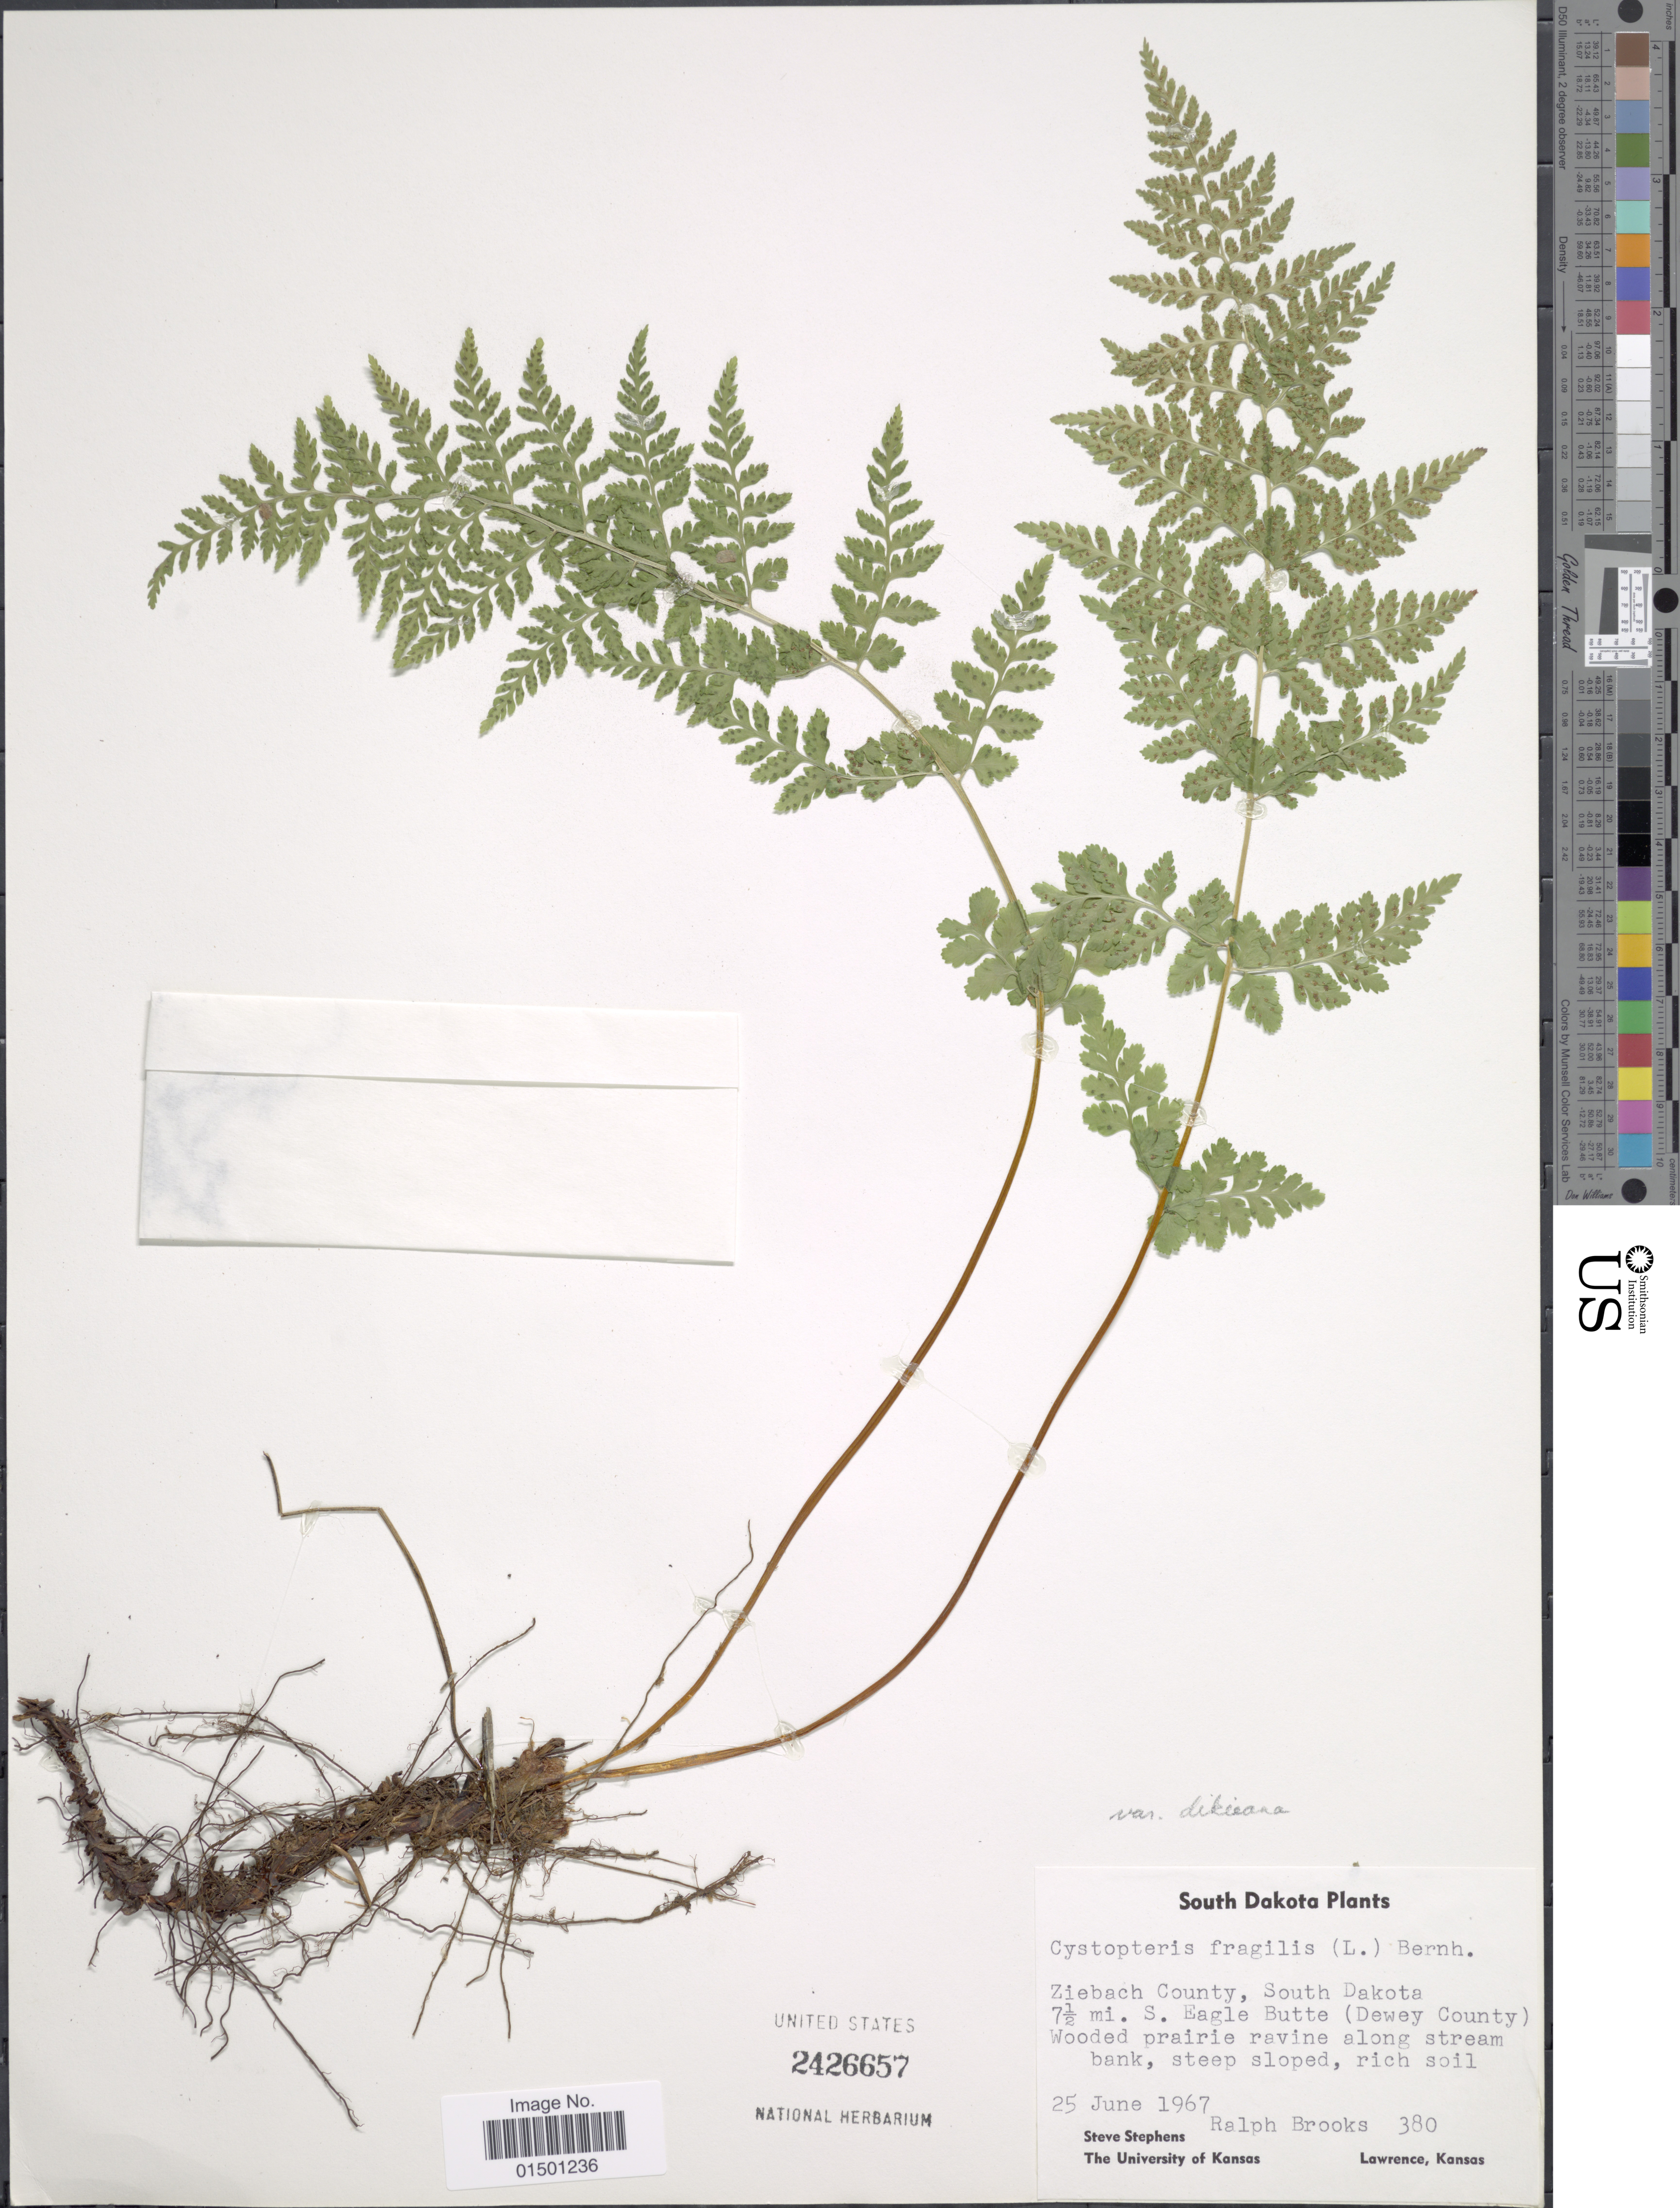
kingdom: Plantae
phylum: Tracheophyta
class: Polypodiopsida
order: Polypodiales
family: Cystopteridaceae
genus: Cystopteris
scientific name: Cystopteris fragilis var. dickieana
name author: B. Boivin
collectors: R. E. Brooks & S. Stephens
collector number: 380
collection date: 1967-06-25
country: United States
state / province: South Dakota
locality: Ziebach County, South Dakota 7 1/2 mi. S. Eagle Butte ( Dewey County) Wooded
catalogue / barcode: US 2426657